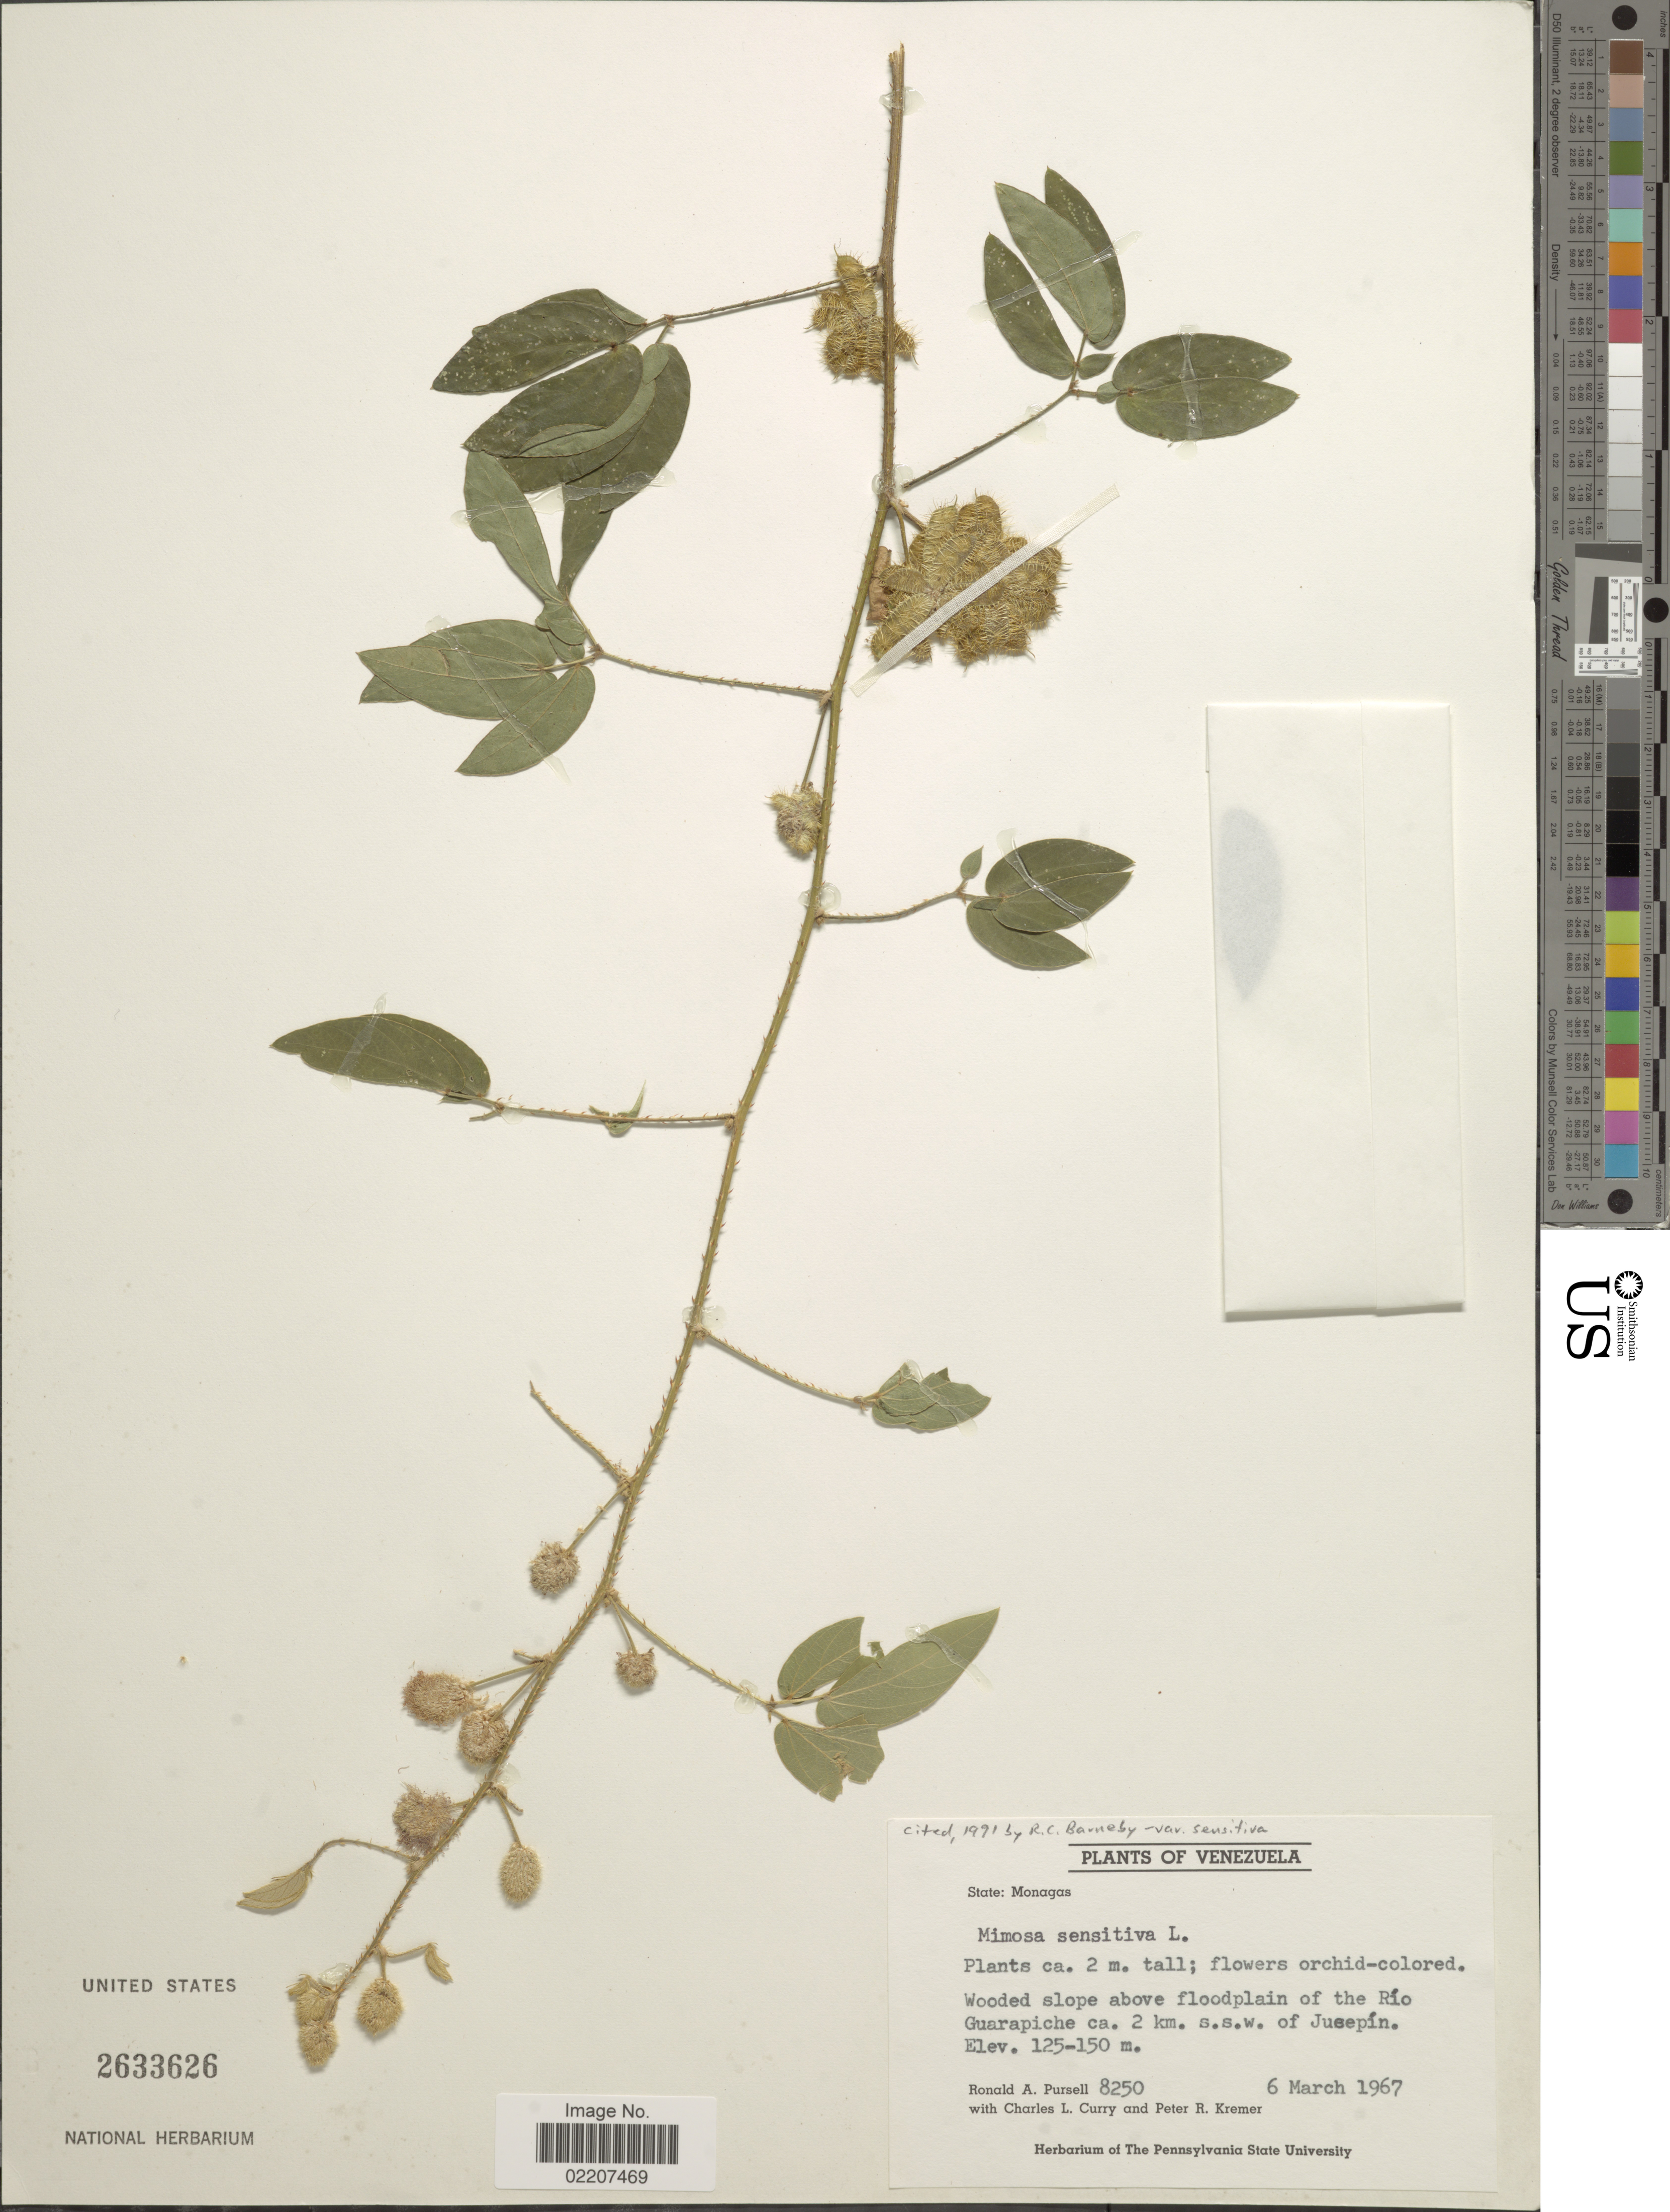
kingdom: Plantae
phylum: Tracheophyta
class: Magnoliopsida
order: Fabales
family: Fabaceae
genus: Mimosa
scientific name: Mimosa sensitiva var. sensitiva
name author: G. Lodd.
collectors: R. A. Pursell, C. L. Curry & P. Kremer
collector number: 8250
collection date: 1967-03-06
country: Venezuela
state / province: Monagas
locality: State: Monagas, Wooded slope above floodpain of the Rio Guarapiche, 2 km s.s.w. of Jusepin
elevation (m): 125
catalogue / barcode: US 2633626